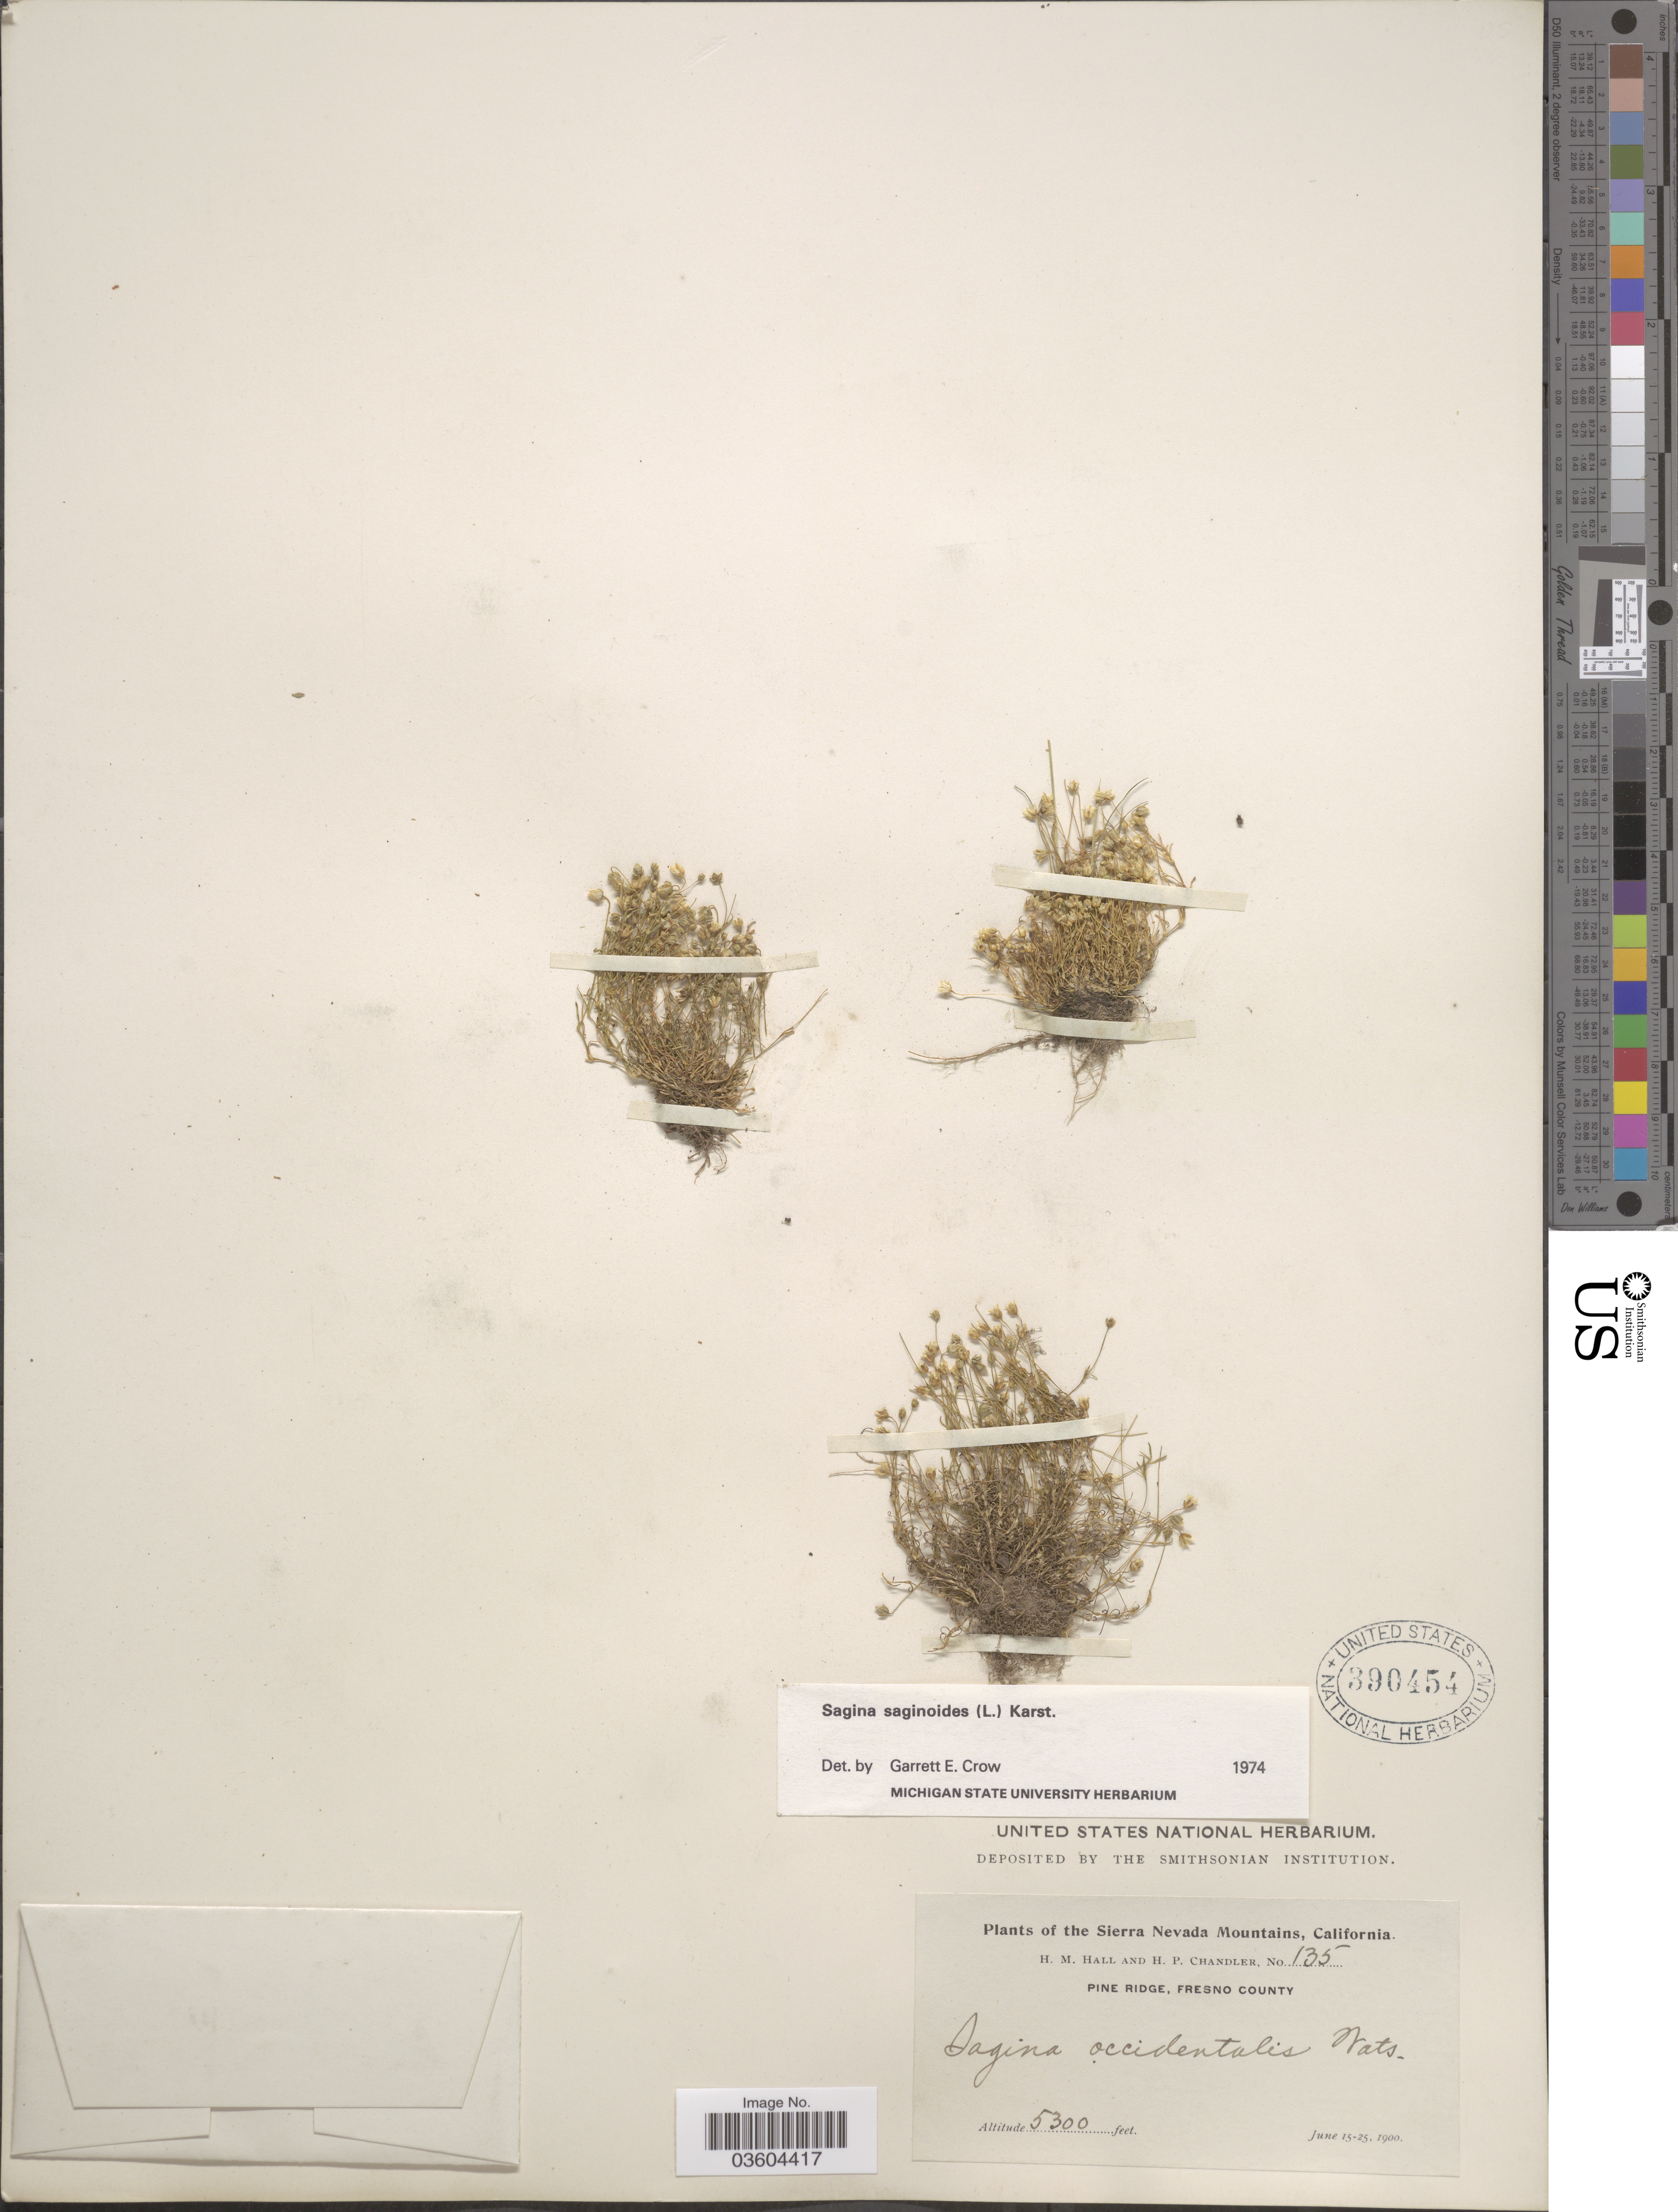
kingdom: Plantae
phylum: Tracheophyta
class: Magnoliopsida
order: Caryophyllales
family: Caryophyllaceae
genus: Sagina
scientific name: Sagina saginoides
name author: (L.) H. Karst.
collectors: H. M. Hall & H. Chandler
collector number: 135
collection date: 1900-06-15/1900-06-25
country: United States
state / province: California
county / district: Fresno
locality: The Sierra Nevada Mountains. Pine Ridge, Fresno County.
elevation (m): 1615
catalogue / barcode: US 390454